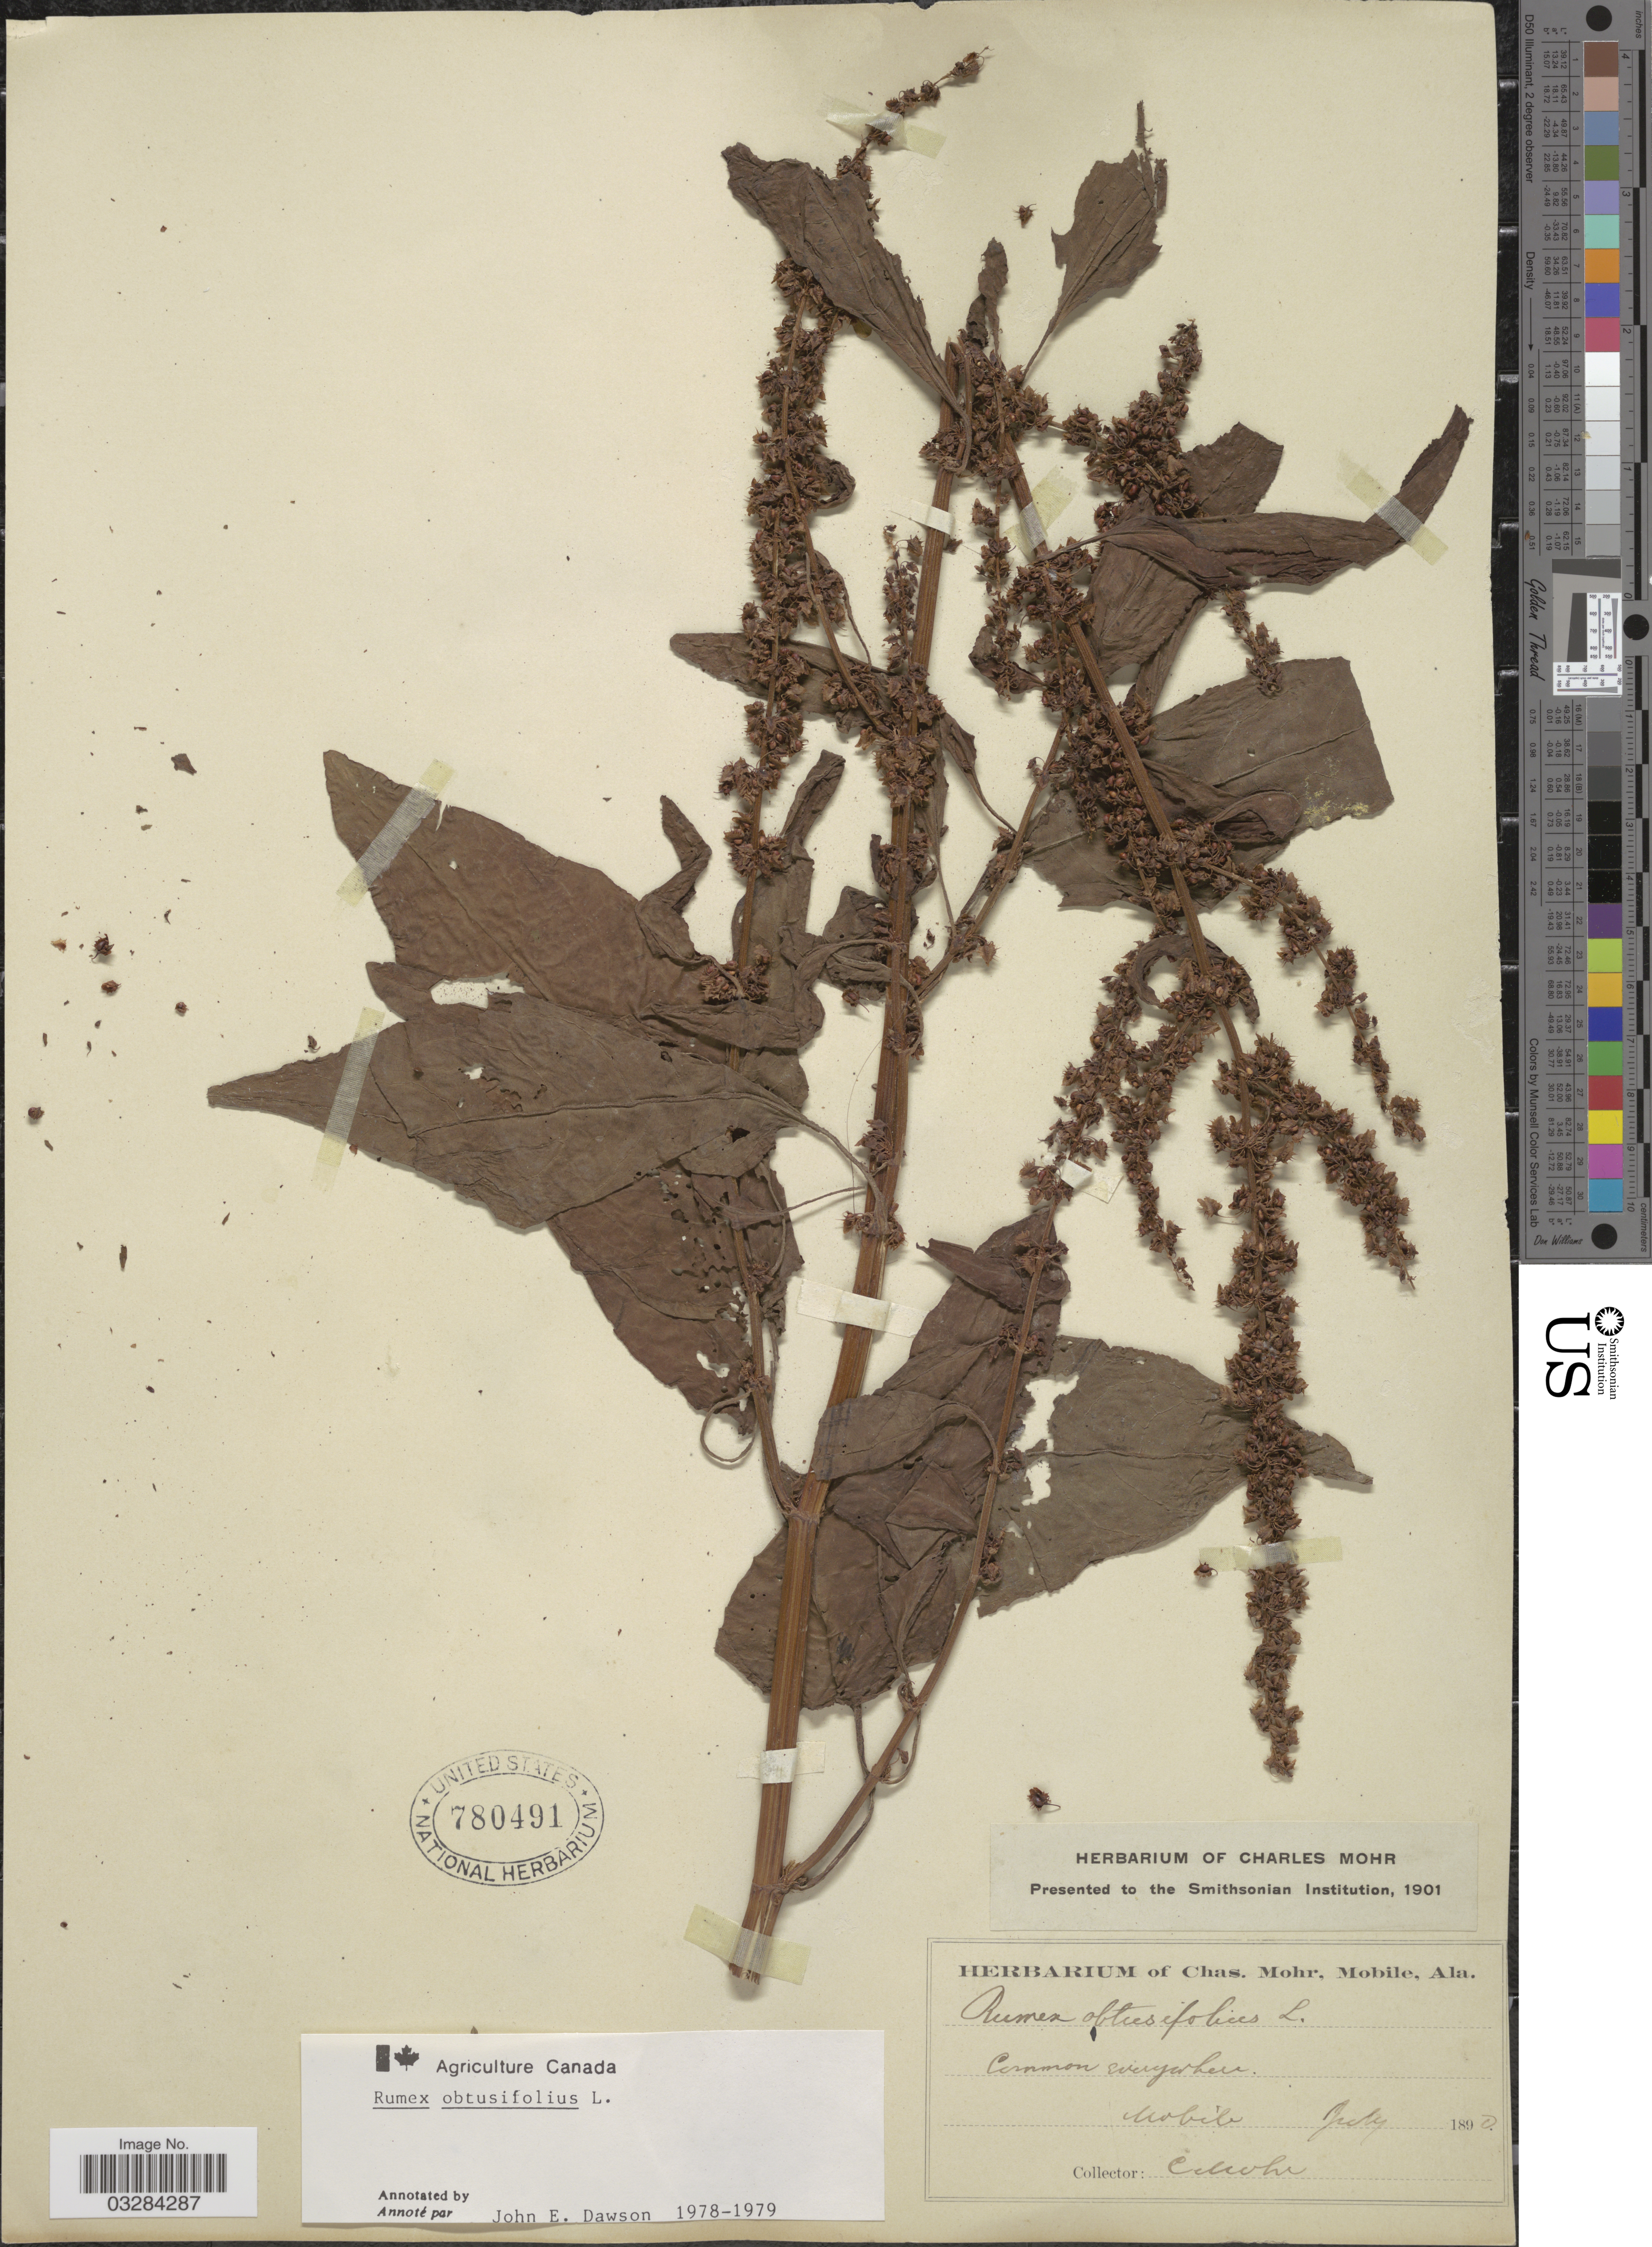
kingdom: Plantae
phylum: Tracheophyta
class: Magnoliopsida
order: Caryophyllales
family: Polygonaceae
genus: Rumex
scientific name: Rumex obtusifolius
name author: L.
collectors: C. T. Mohr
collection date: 1890-07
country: United States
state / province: Alabama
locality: Mobile.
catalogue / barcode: US 780491